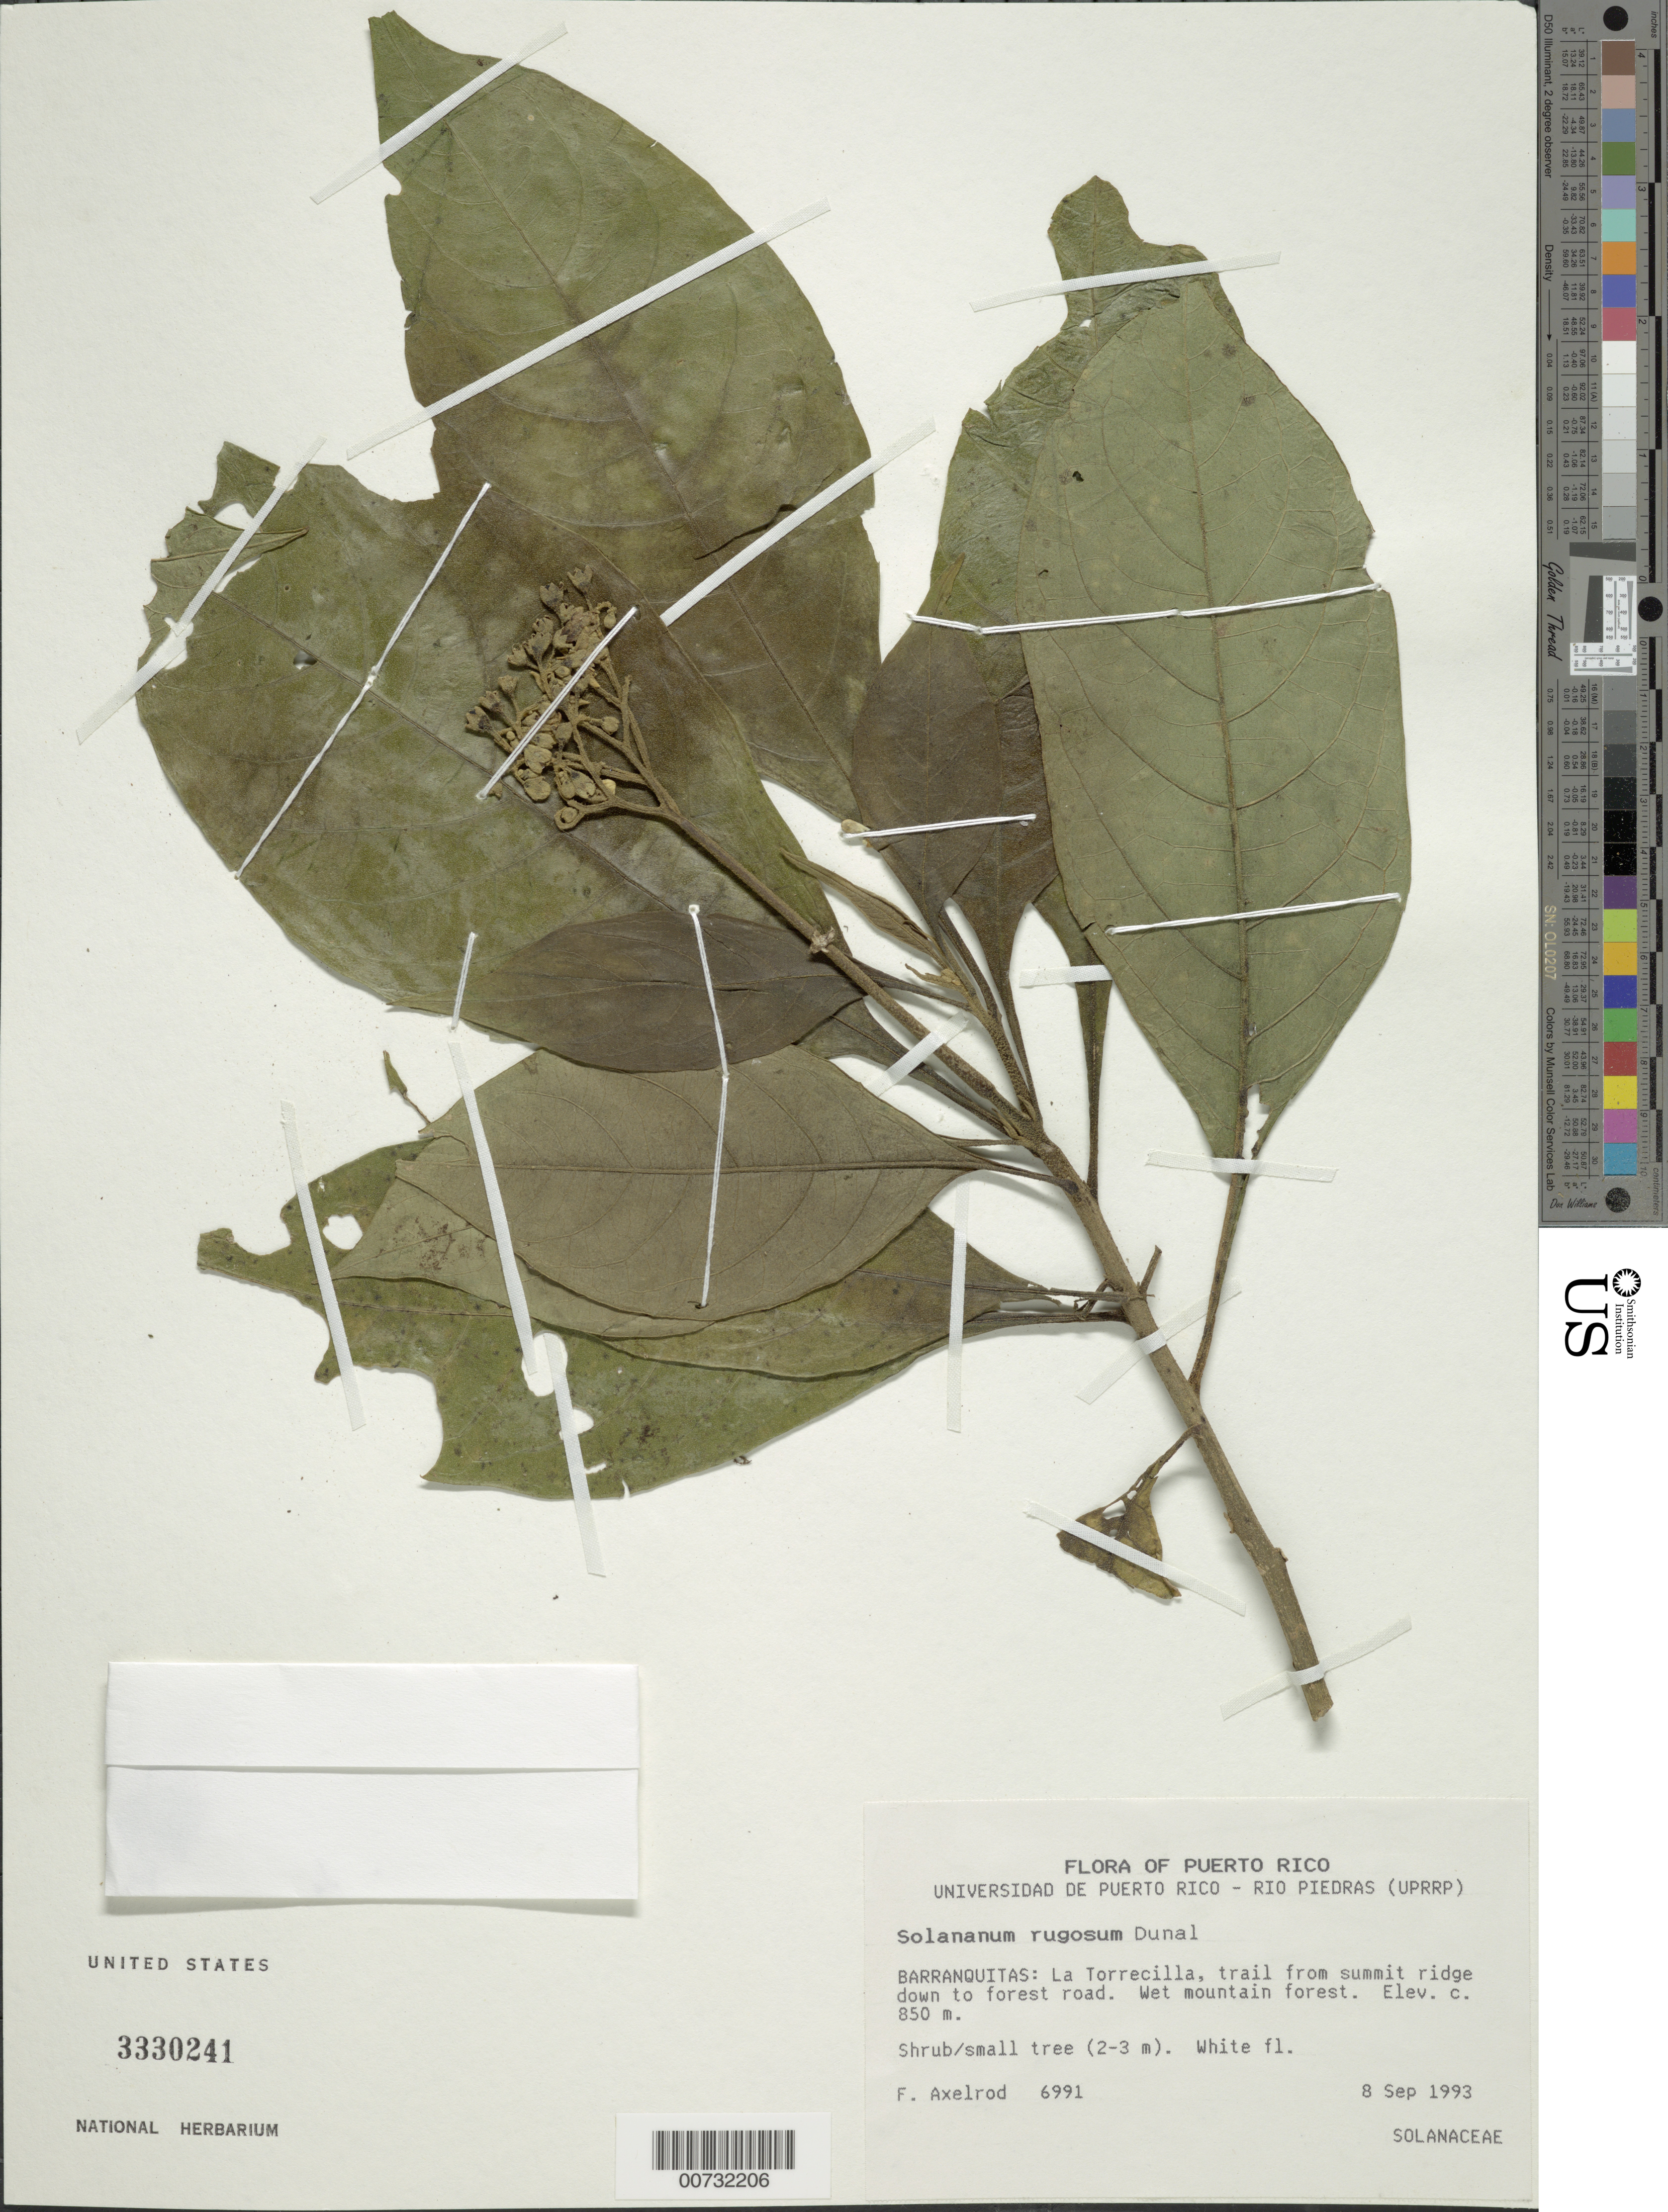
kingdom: Plantae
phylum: Tracheophyta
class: Magnoliopsida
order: Solanales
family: Solanaceae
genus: Solanum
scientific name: Solanum rugosum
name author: Dunal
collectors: F. S. Axelrod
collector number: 6991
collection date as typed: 08 Sep 1993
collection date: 1993-09-08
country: Puerto Rico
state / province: Barranquitas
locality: Barranquitas: La Torrecilla, trail from Summit ridge down to forest road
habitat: Wet mountain forest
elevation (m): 850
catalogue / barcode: US 3330241